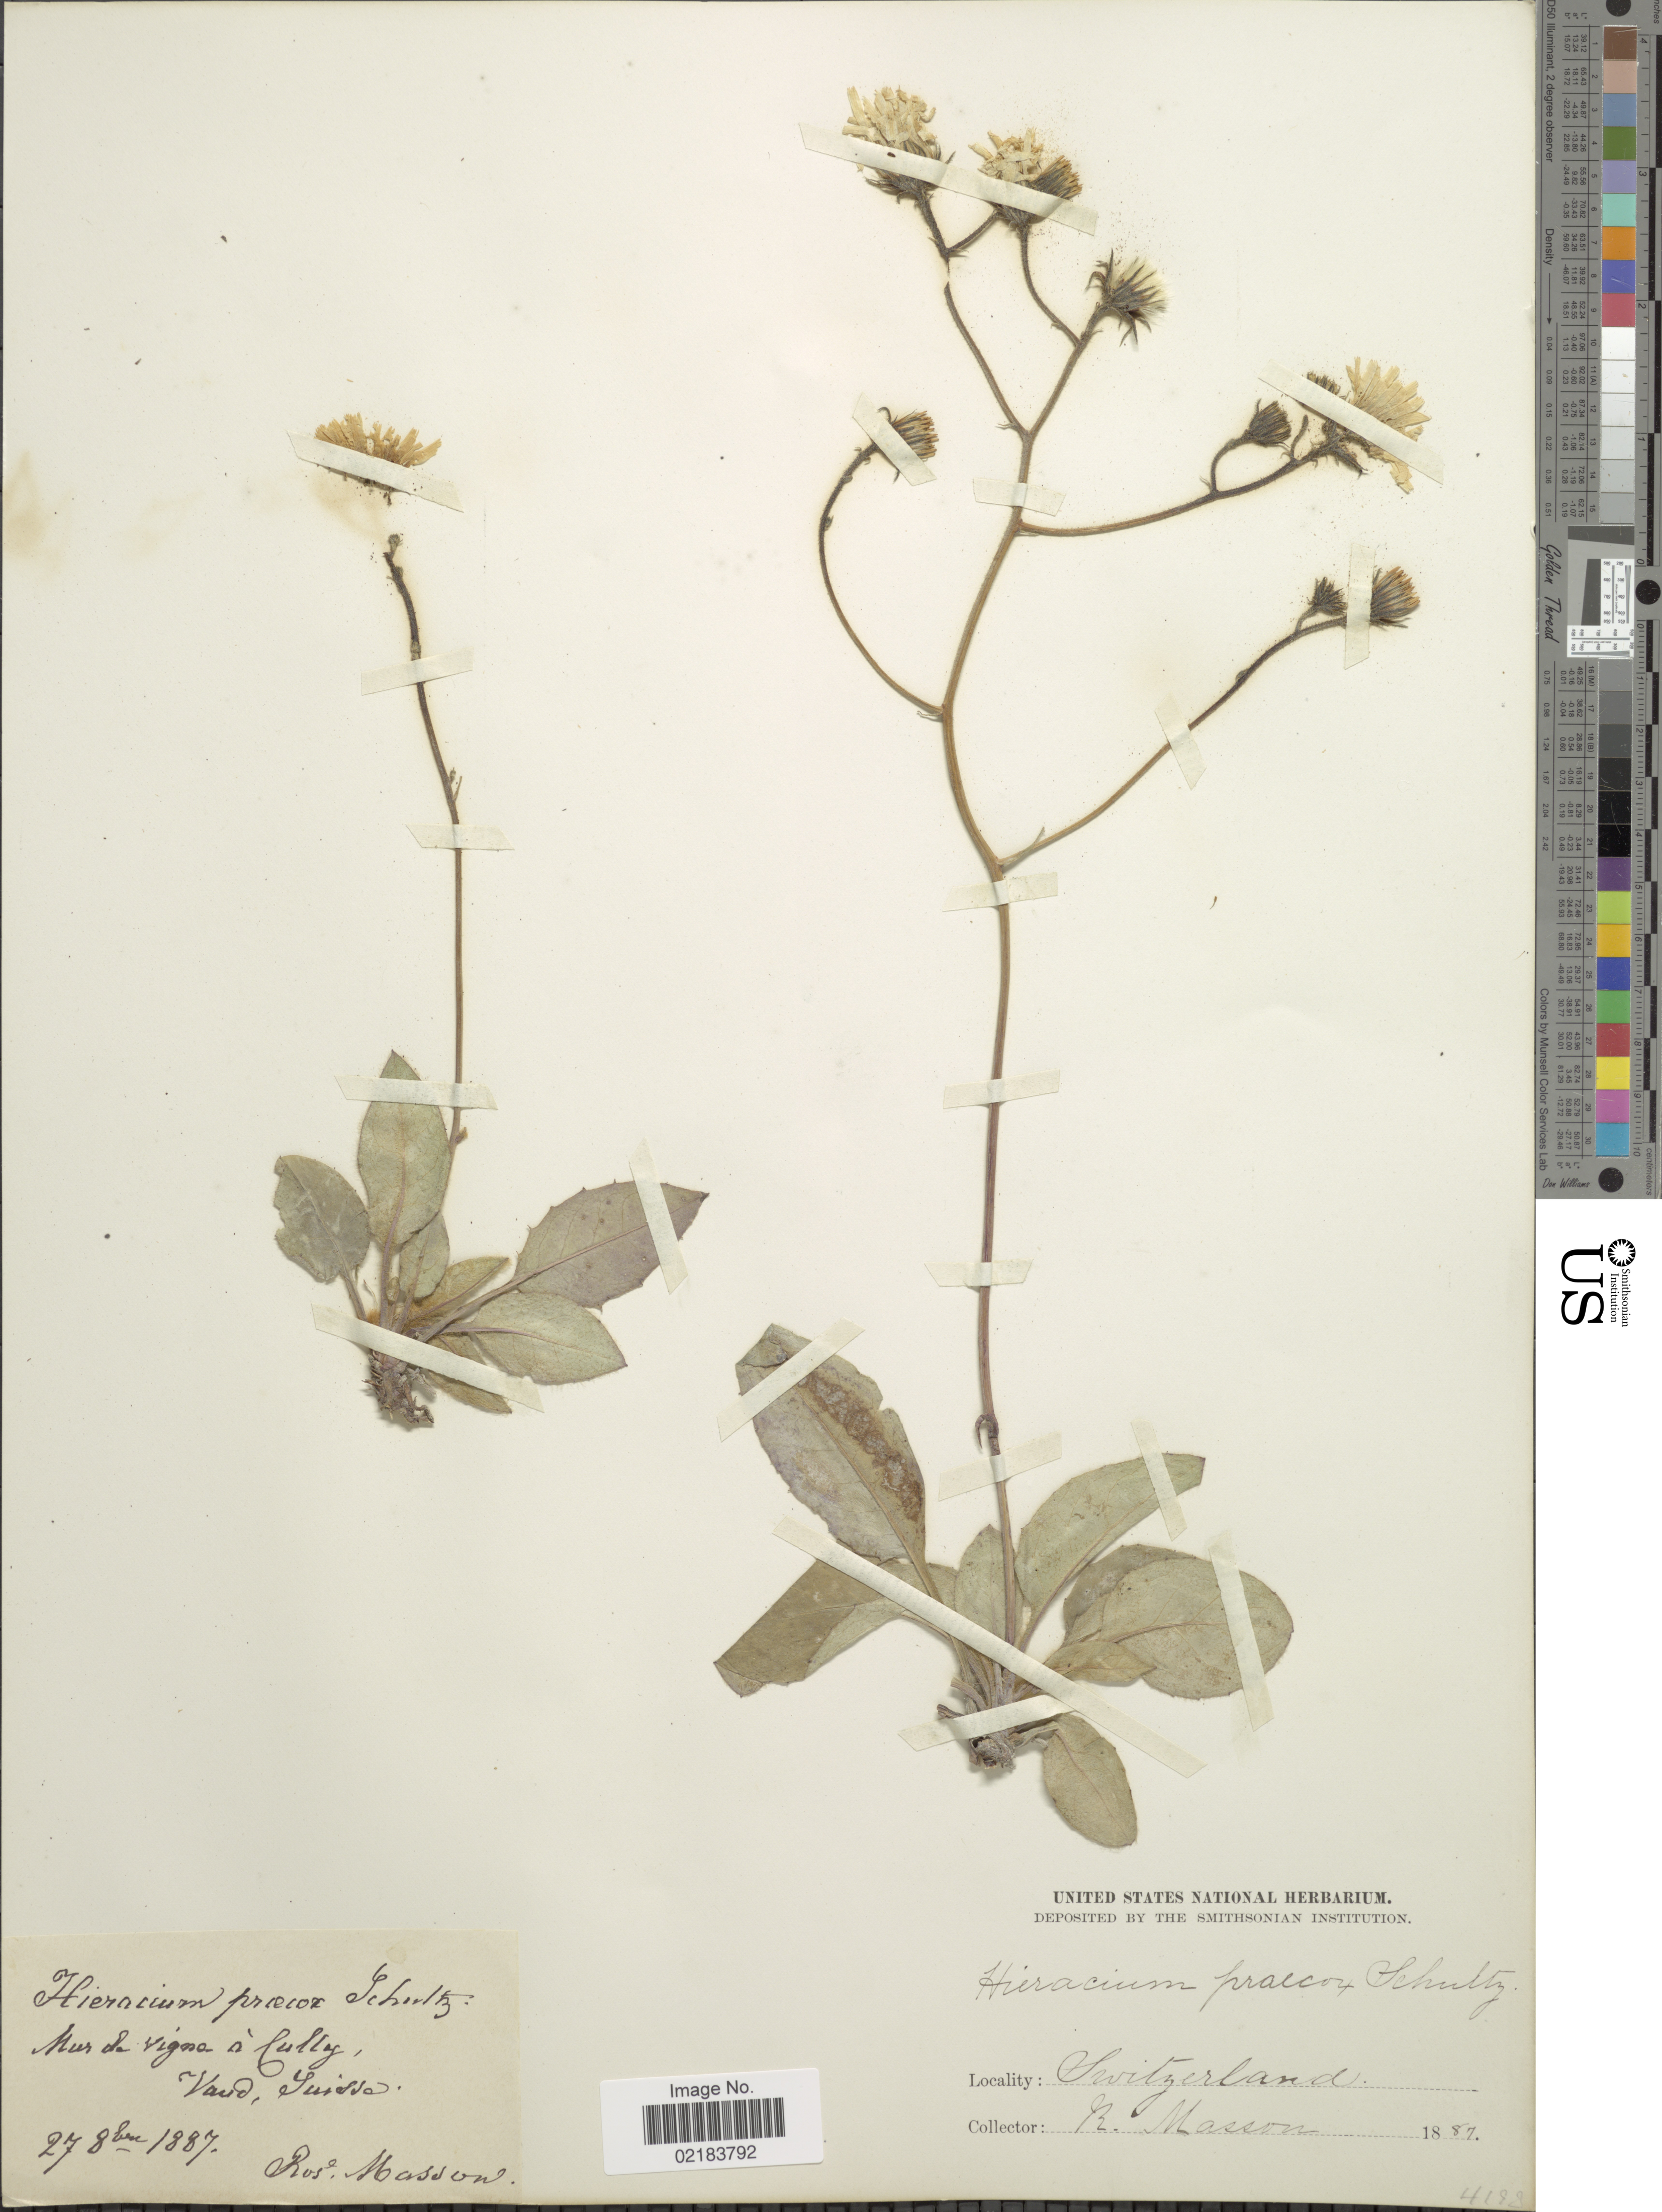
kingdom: Plantae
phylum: Tracheophyta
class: Magnoliopsida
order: Asterales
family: Asteraceae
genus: Hieracium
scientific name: Hieracium glaucinum subsp. praecox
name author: (Sch. Bip.) O. Bolòs & Vigo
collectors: R. Masson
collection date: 1887-10-27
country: Switzerland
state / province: Vaud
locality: Mur de Vigna à Cully, Vaud, Suisse